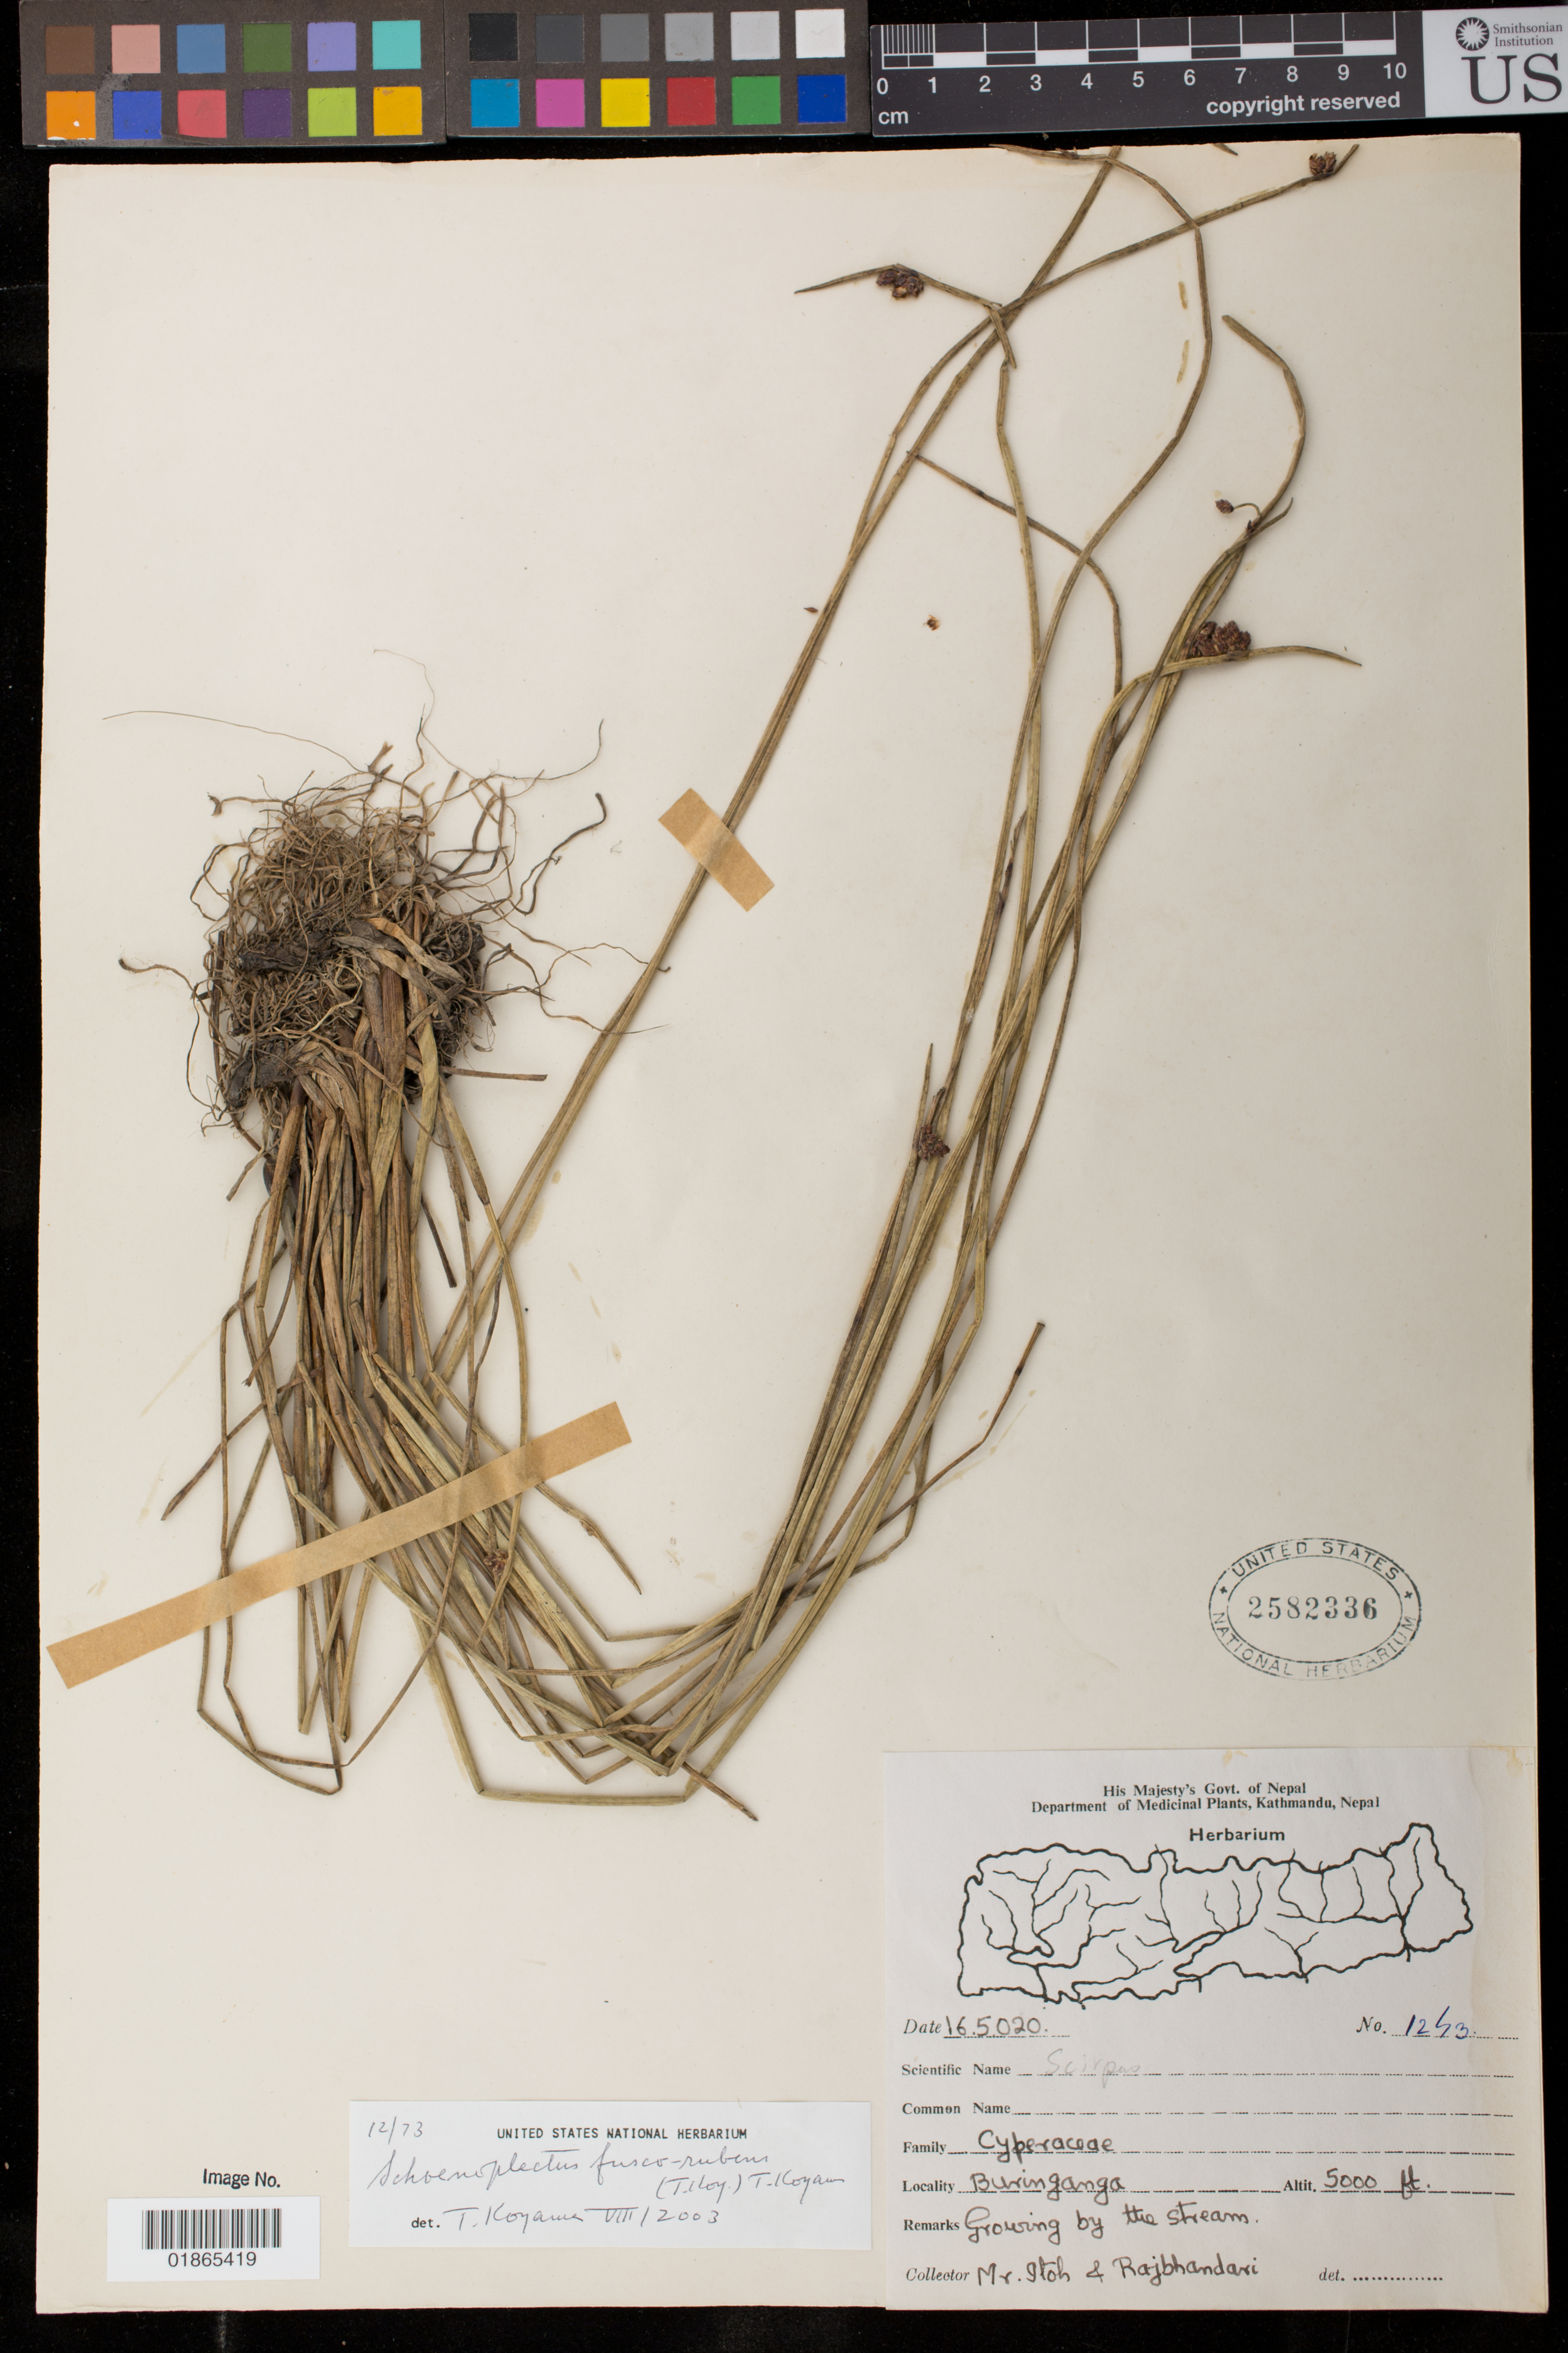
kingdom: Plantae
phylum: Tracheophyta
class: Liliopsida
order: Poales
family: Cyperaceae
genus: Schoenoplectus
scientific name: Schoenoplectus fuscorubens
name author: (T. Koyama) T. Koyama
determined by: Koyama, Tetsuo M.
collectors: M. Itoh & I. Rajbhandari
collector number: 1273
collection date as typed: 16.5.020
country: Nepal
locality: Buringanga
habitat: Growing by the stream.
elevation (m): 1524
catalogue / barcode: US 2582336